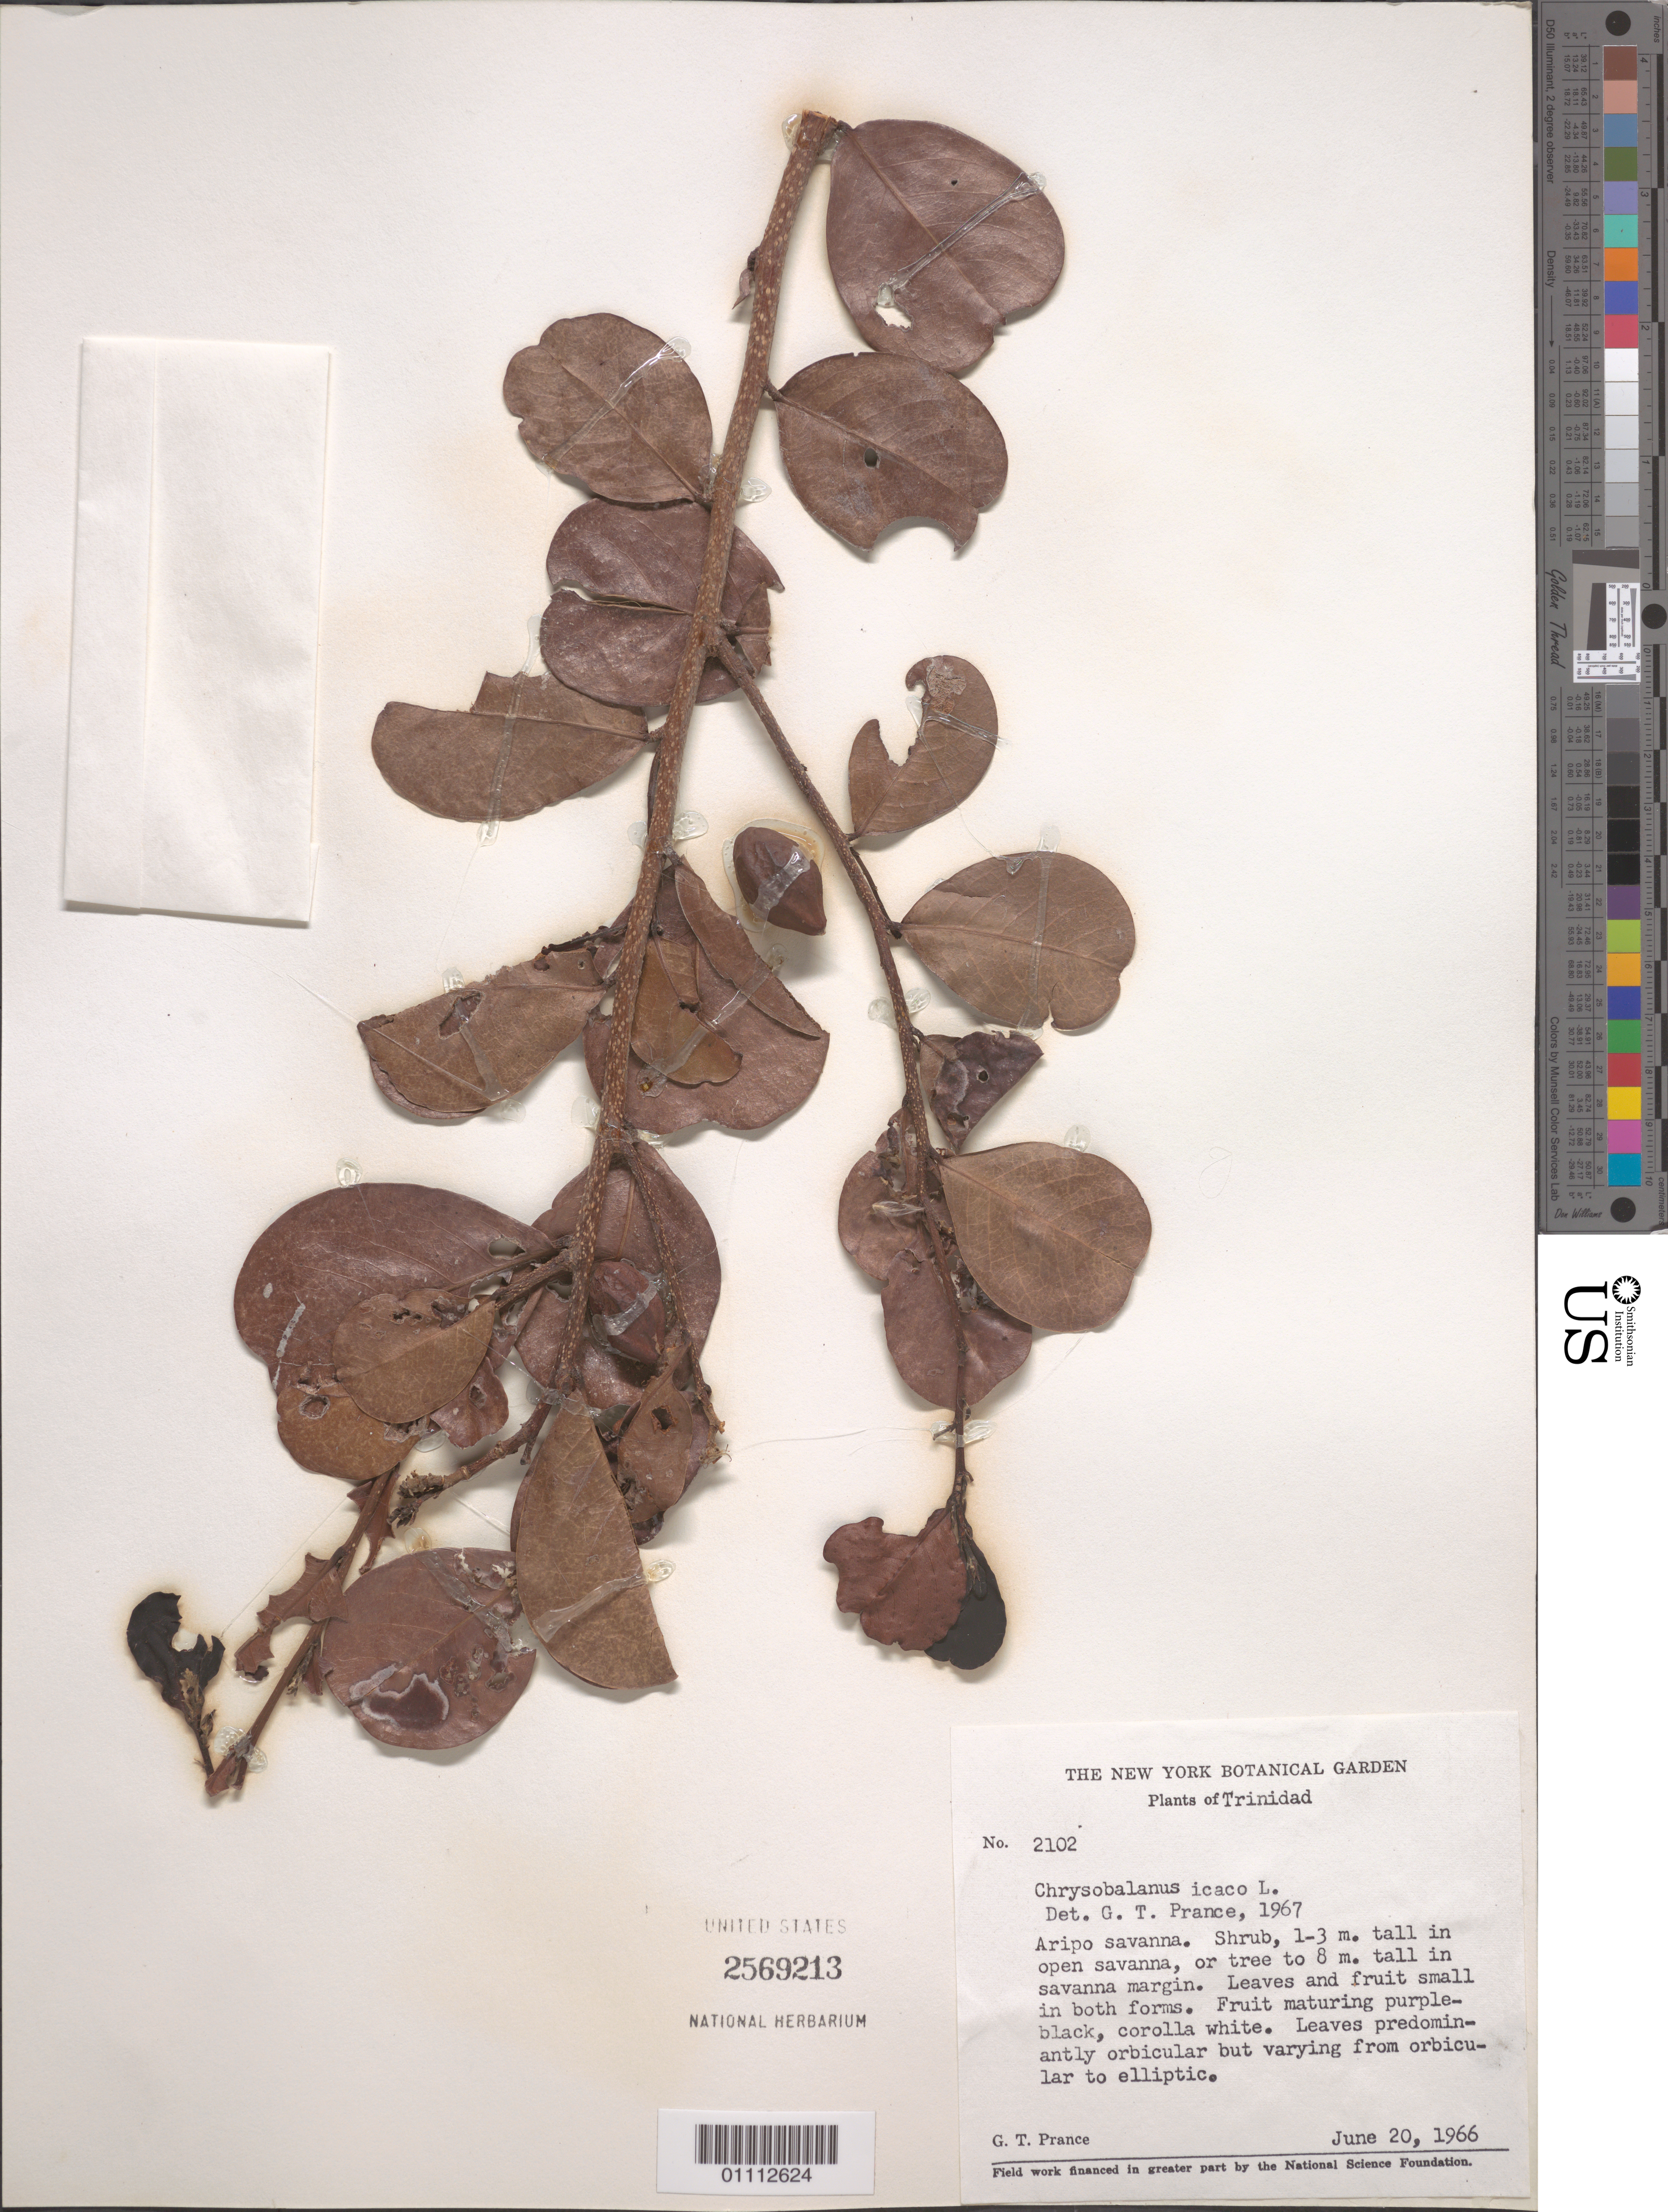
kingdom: Plantae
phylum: Tracheophyta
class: Magnoliopsida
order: Malpighiales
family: Chrysobalanaceae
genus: Chrysobalanus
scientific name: Chrysobalanus icaco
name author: L.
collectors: G. T. Prance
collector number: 2102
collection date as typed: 20 Jun 1966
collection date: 1966-06-20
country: Trinidad and Tobago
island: Trinidad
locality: Aripo savanna.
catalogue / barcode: US 2569213